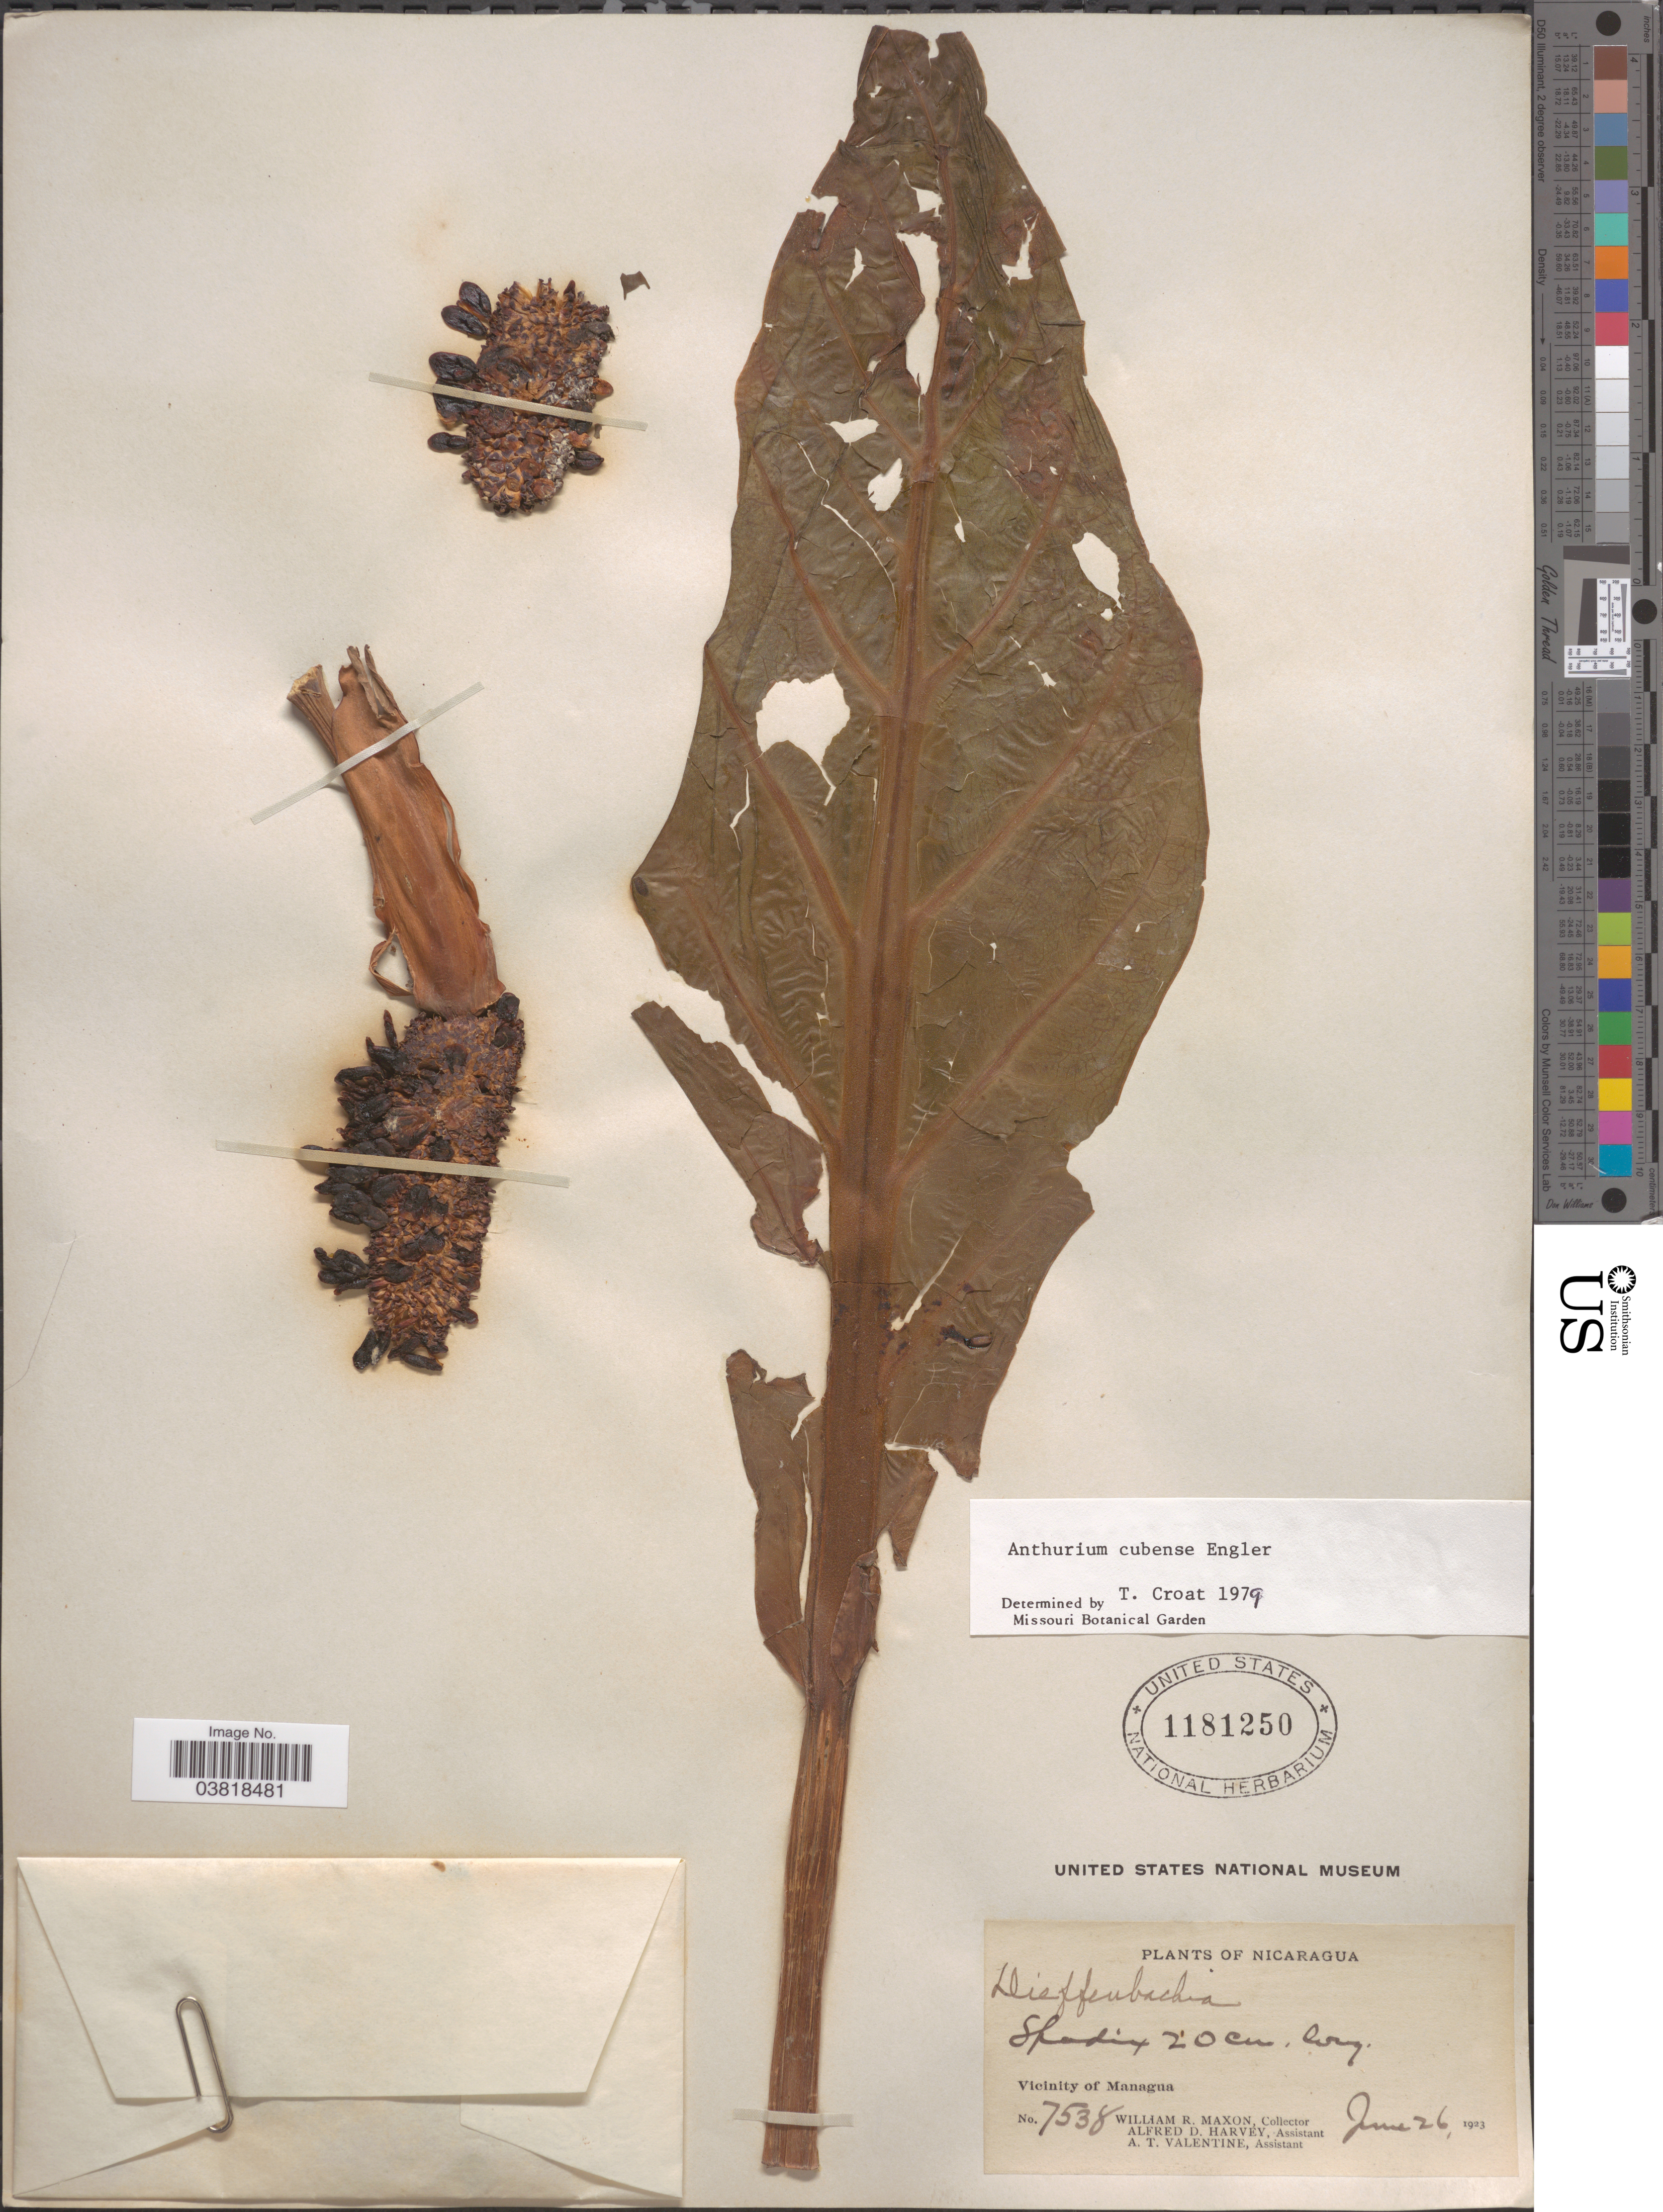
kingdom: Plantae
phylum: Tracheophyta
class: Liliopsida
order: Alismatales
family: Araceae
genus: Anthurium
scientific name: Anthurium cubense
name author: Engl.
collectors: W. R. Maxon, A. D. Harvey & A. Valentine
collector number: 7538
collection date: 1923-06-26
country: Nicaragua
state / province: Managua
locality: Vicinity of Managua.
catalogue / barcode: US 1181250